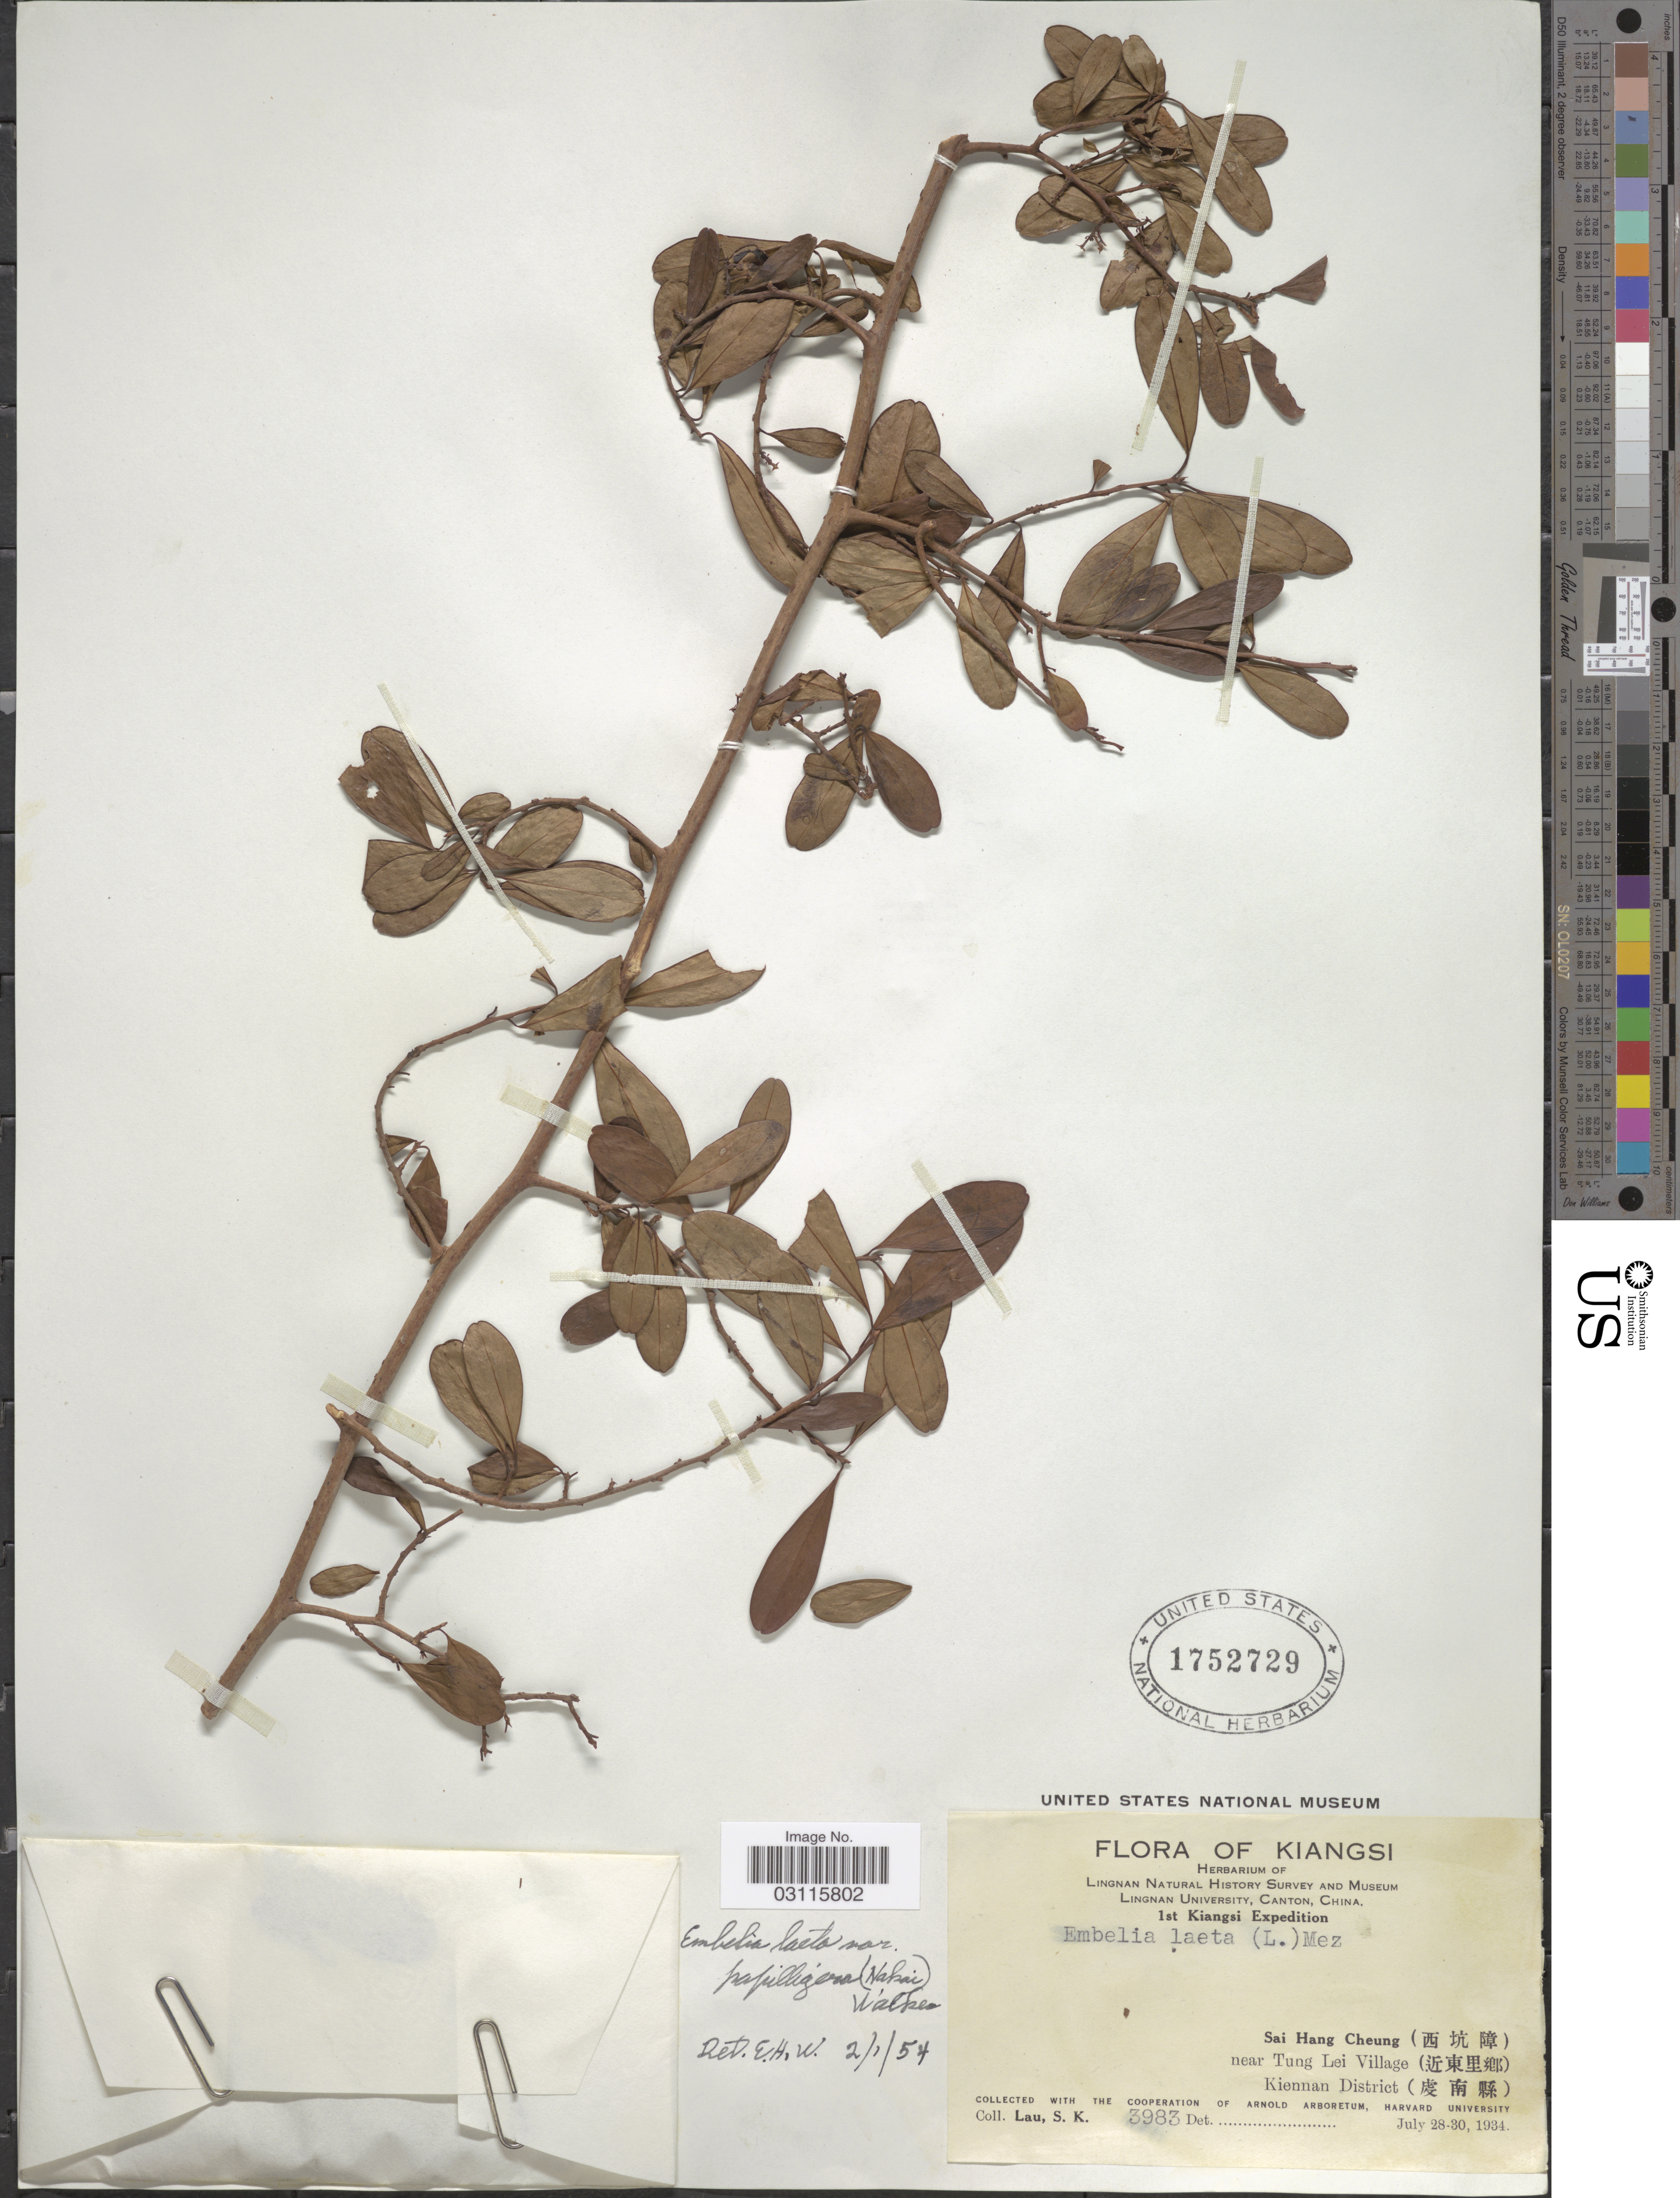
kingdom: Plantae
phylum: Tracheophyta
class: Magnoliopsida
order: Ericales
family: Primulaceae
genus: Embelia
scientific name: Embelia laeta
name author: (L.) Mez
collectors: S. K. Lau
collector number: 3983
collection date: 1934-07-28/1934-07-30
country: China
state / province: Jiangxi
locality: Kiangsi. Sai Hang Cheung near Tung Lei Village. Kiennan District.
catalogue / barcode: US 1752729